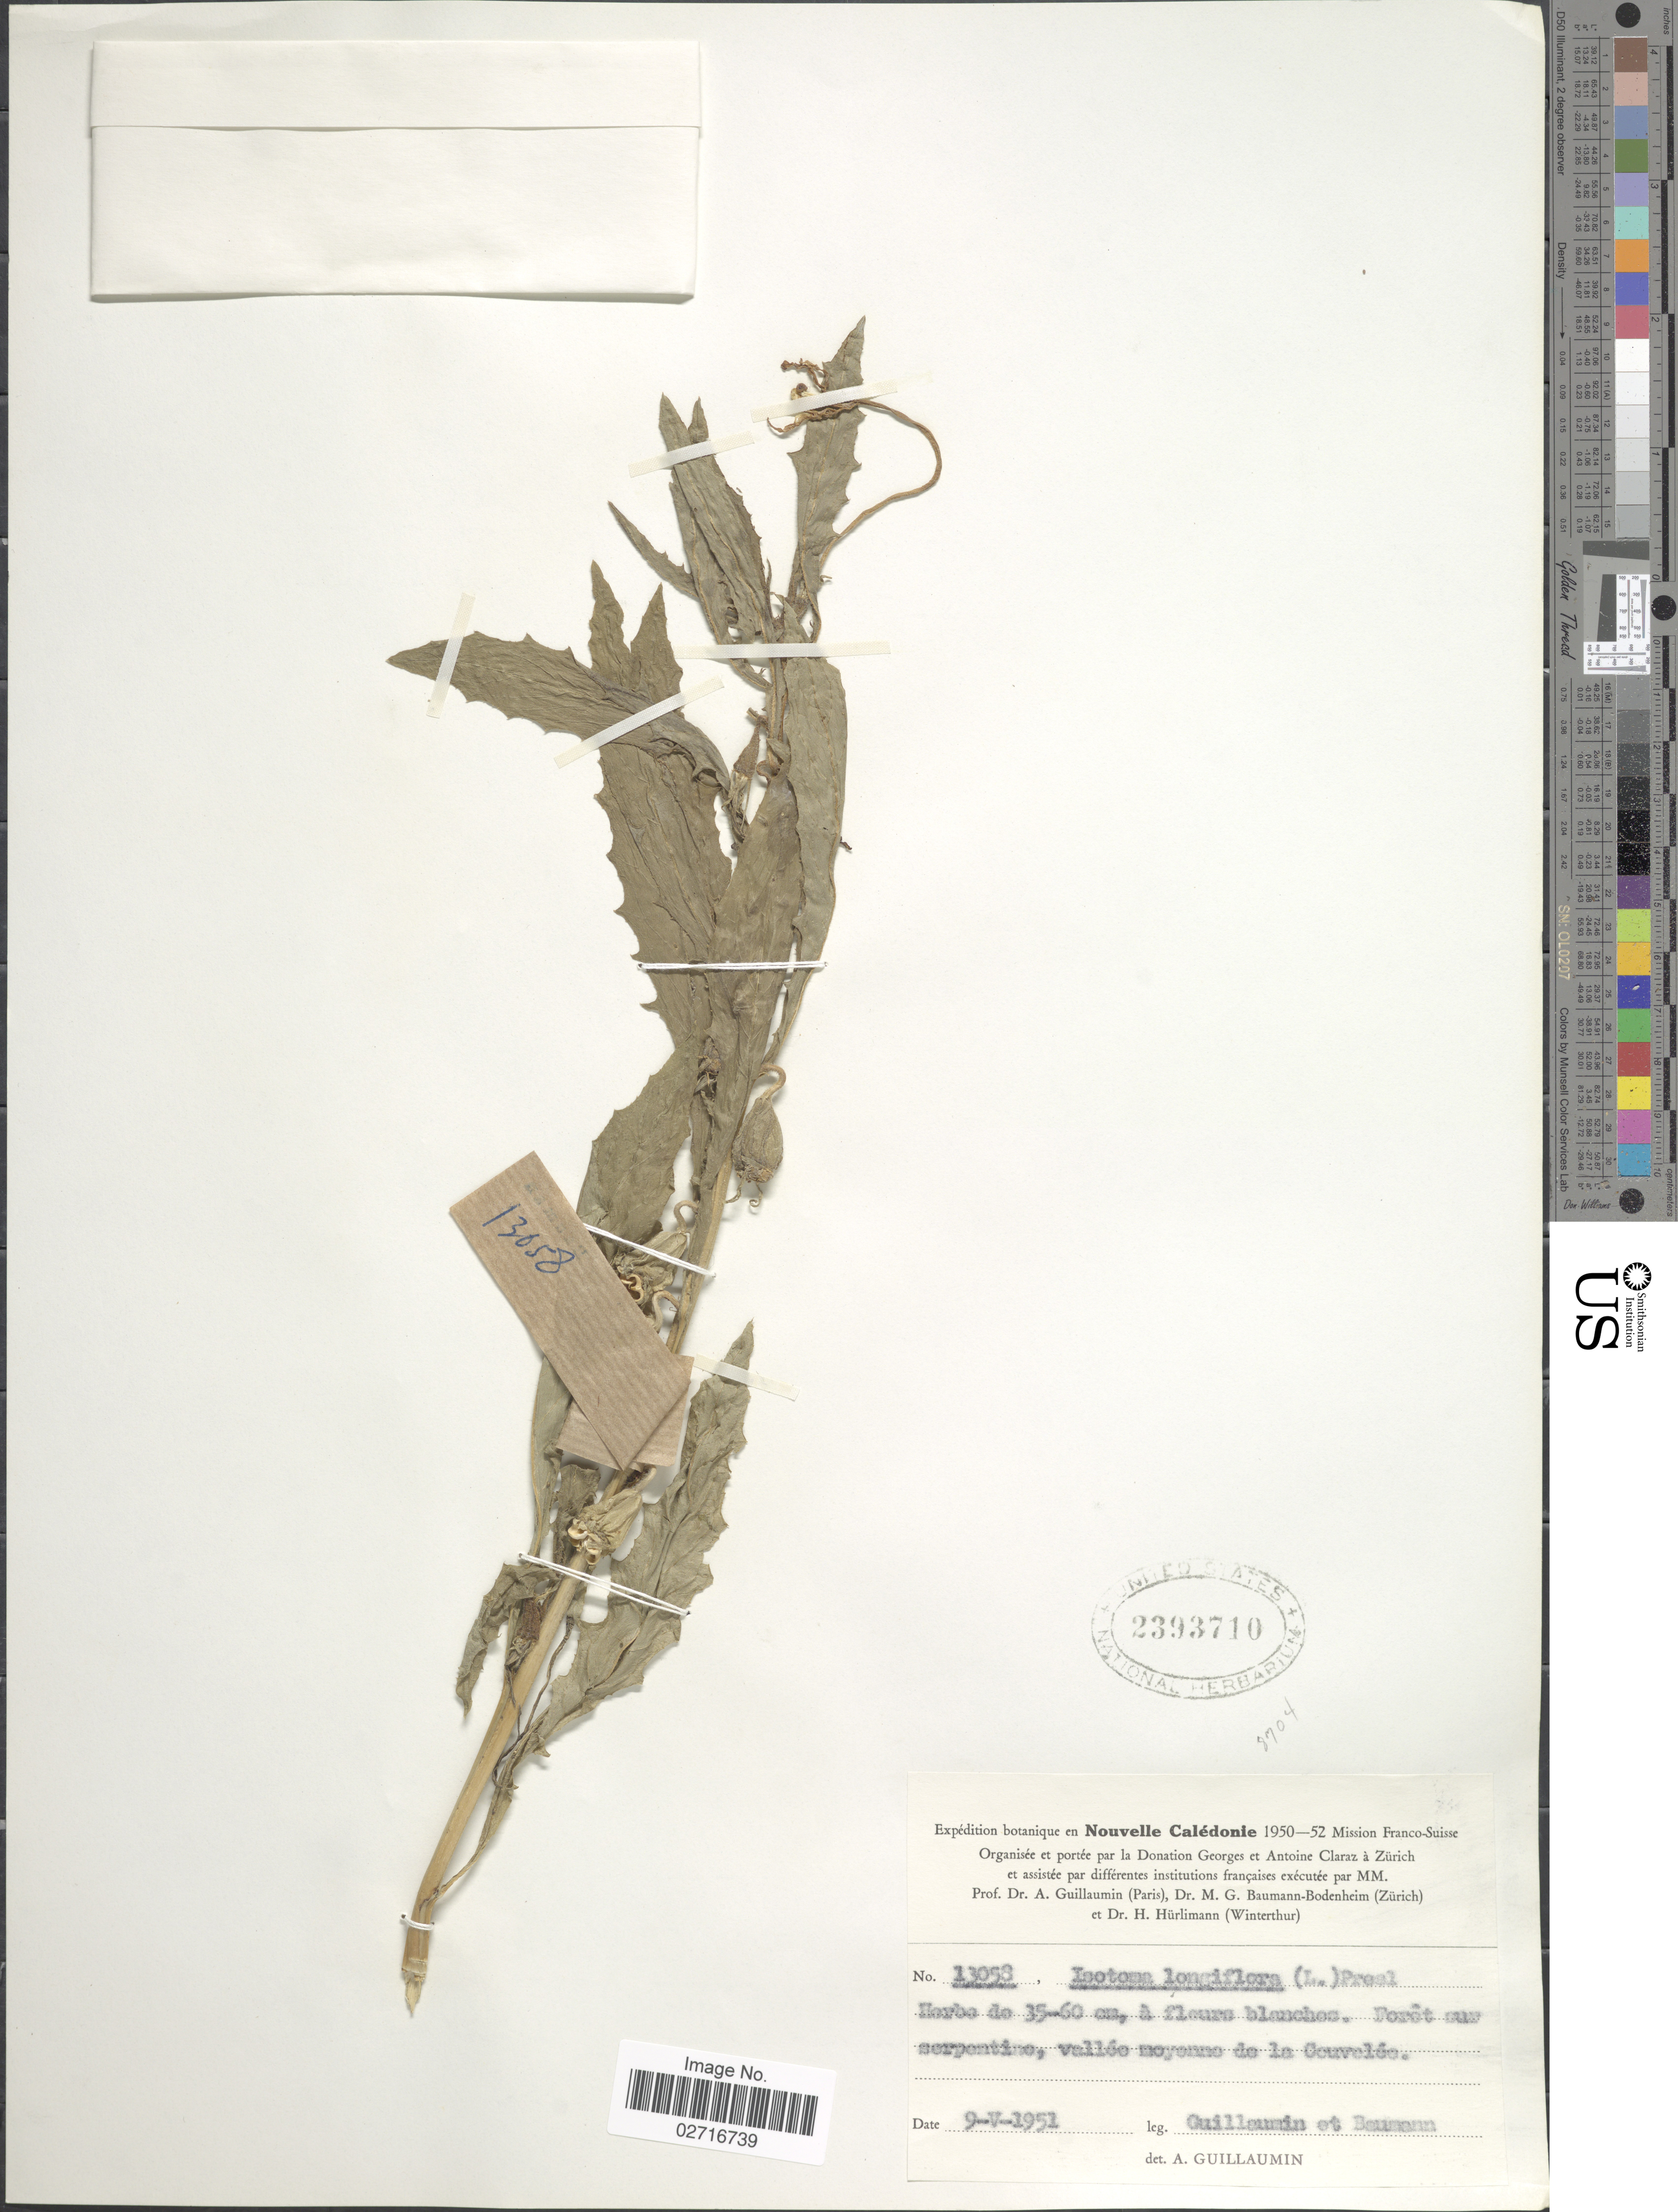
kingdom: Plantae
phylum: Tracheophyta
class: Magnoliopsida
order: Asterales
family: Campanulaceae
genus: Hippobroma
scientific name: Hippobroma longiflora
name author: (L.) G. Don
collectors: A. Guillaumin, M. G. Baumann-Bodenheim & H. Hürlimann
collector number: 13058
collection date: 1951-05-09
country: New Caledonia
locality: Nouvelle Caledonie, vallee moyenne de la Couvelee.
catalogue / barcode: US 2393710